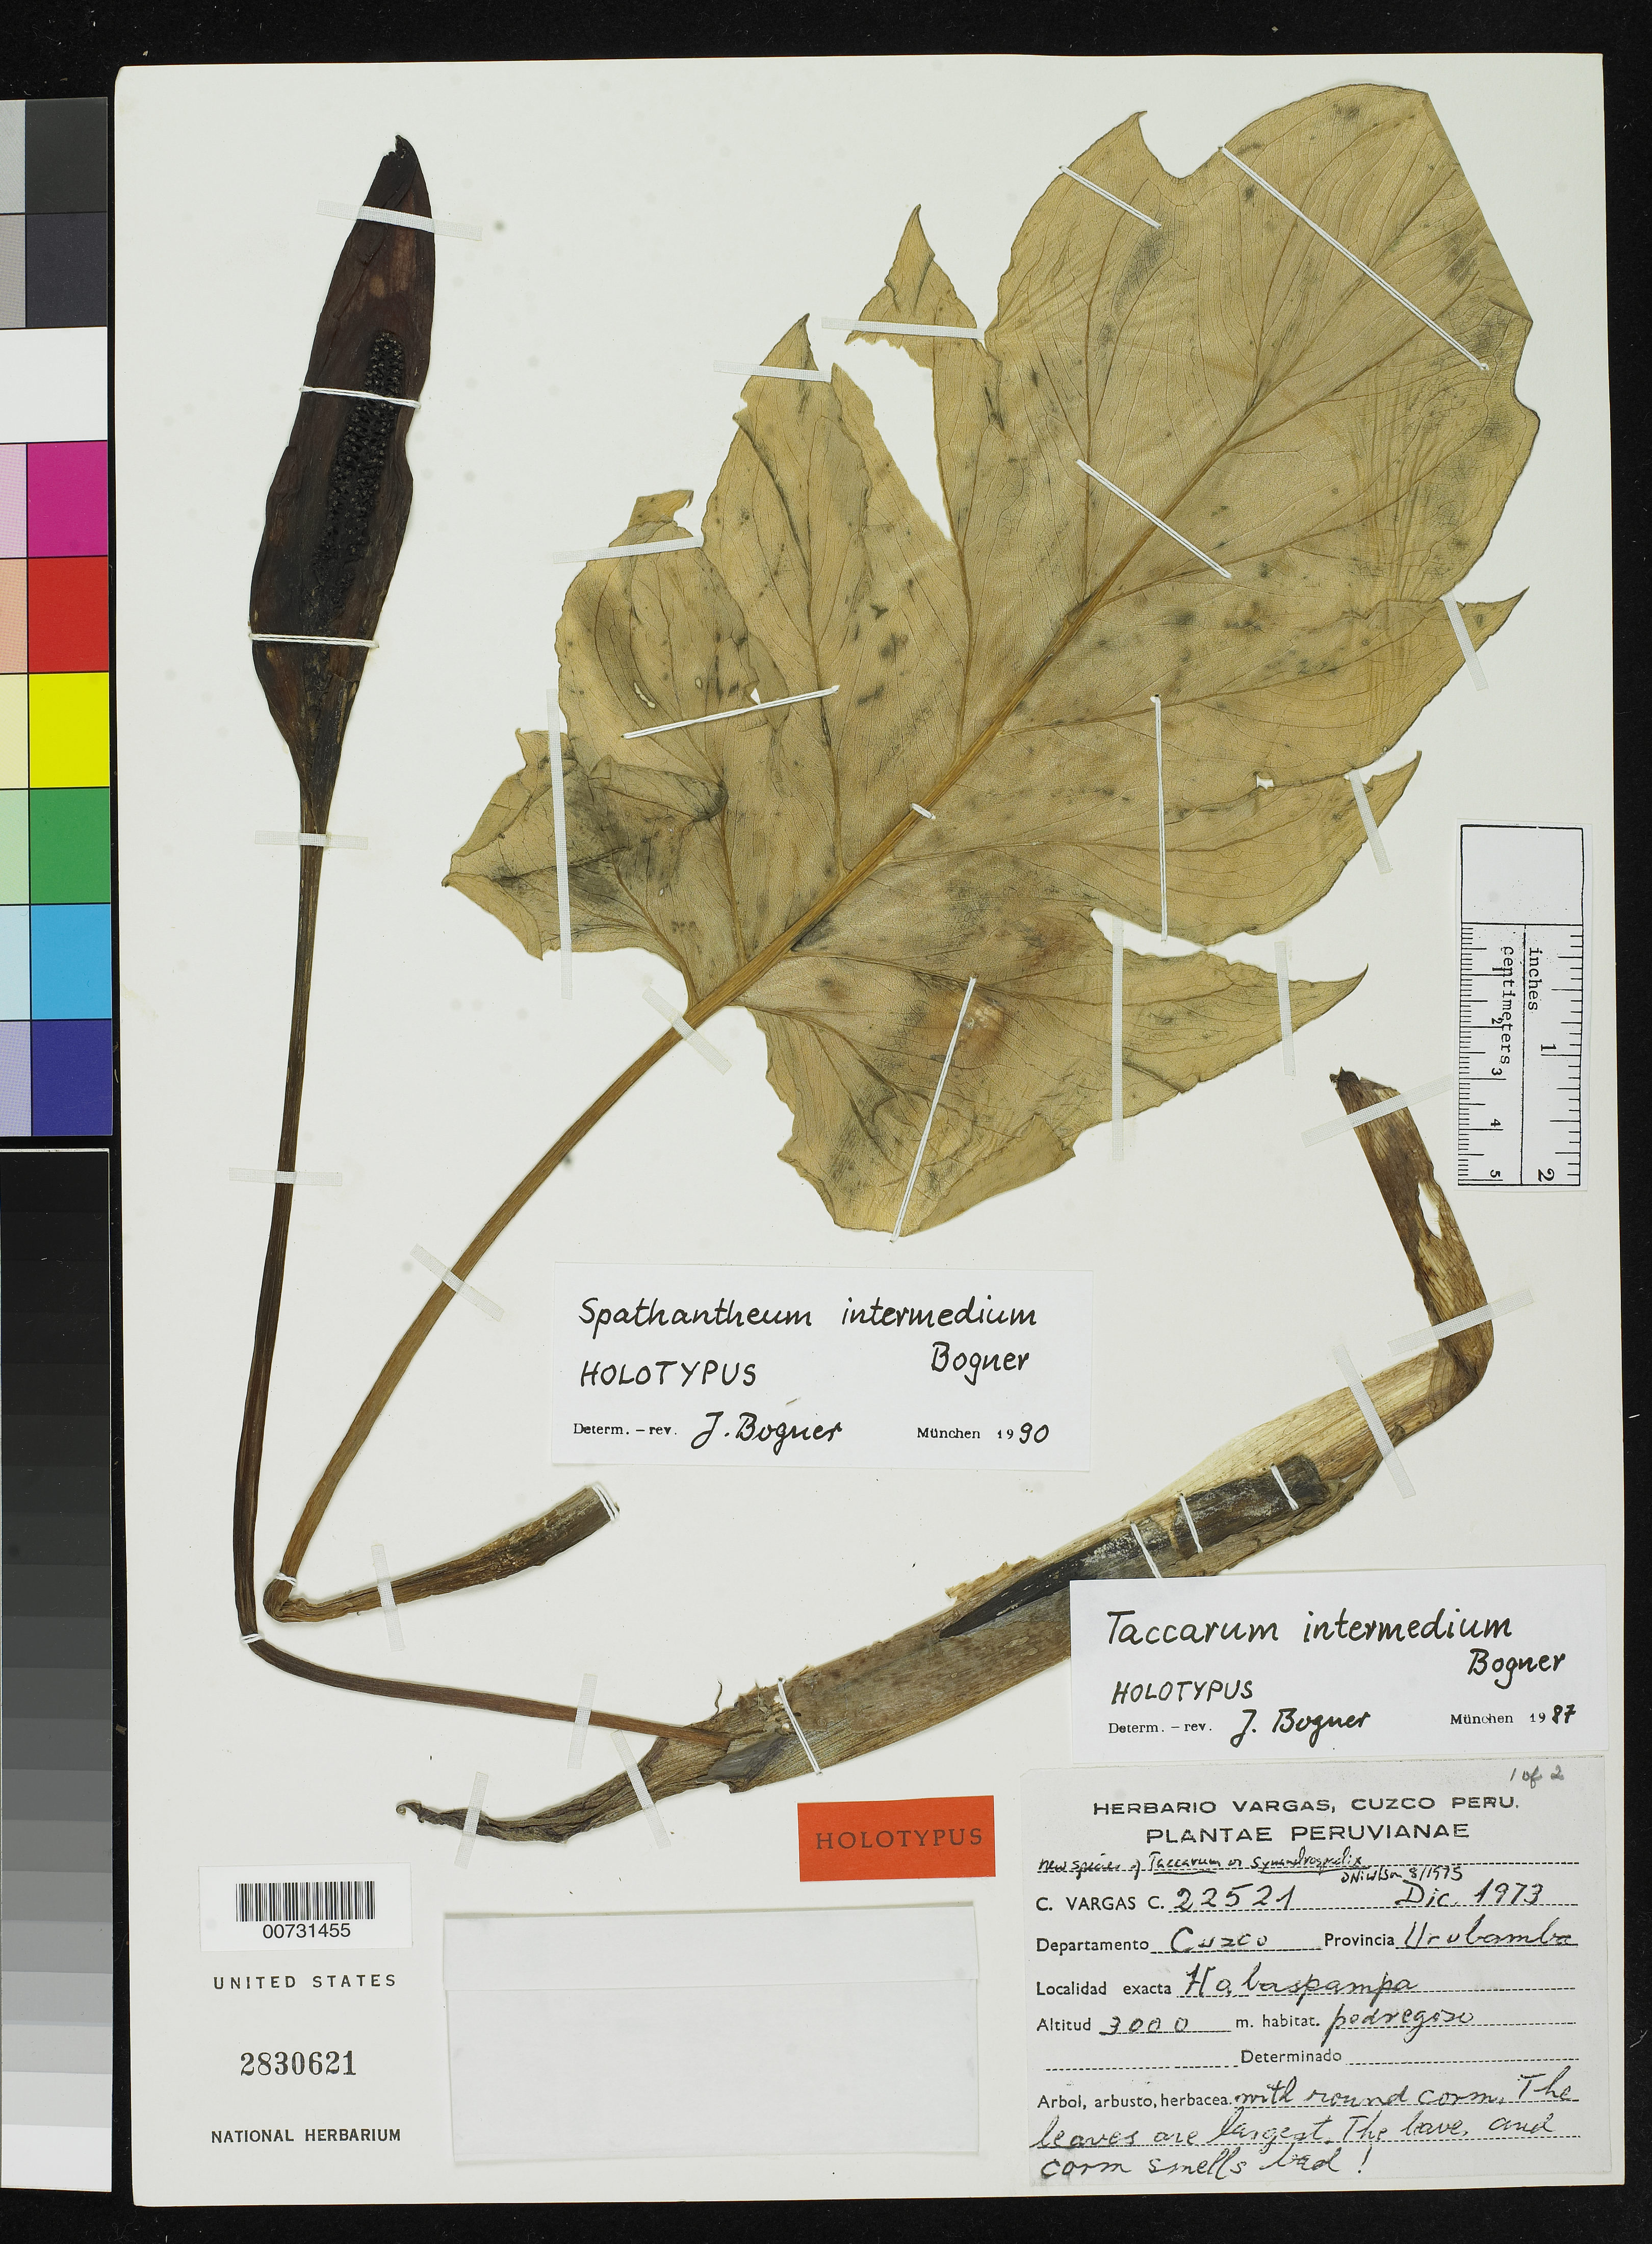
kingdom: Plantae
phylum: Tracheophyta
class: Liliopsida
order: Alismatales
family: Araceae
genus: Spathantheum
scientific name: Spathantheum intermedium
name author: Bogner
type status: Holotype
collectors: C. Vargas C.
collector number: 22521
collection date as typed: Dec 1973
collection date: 1973-12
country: Peru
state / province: Cusco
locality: Prov. Urubamba, Habaspampa.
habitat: Pedregoso.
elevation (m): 3000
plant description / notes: Cited 2003 by E.G. Gonçalves, Aroideana 26: 25. Specimen previously annotated by Bogner (1987) as holotype of "Taccarum intermedium Bogner" [ined.].; Label is marked "1 of 2" but this sheet annotated as holotype (and only US sheet explicitly cited in protologue), sheet "2 of 2" annotated as isotype.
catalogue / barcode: US 2830621